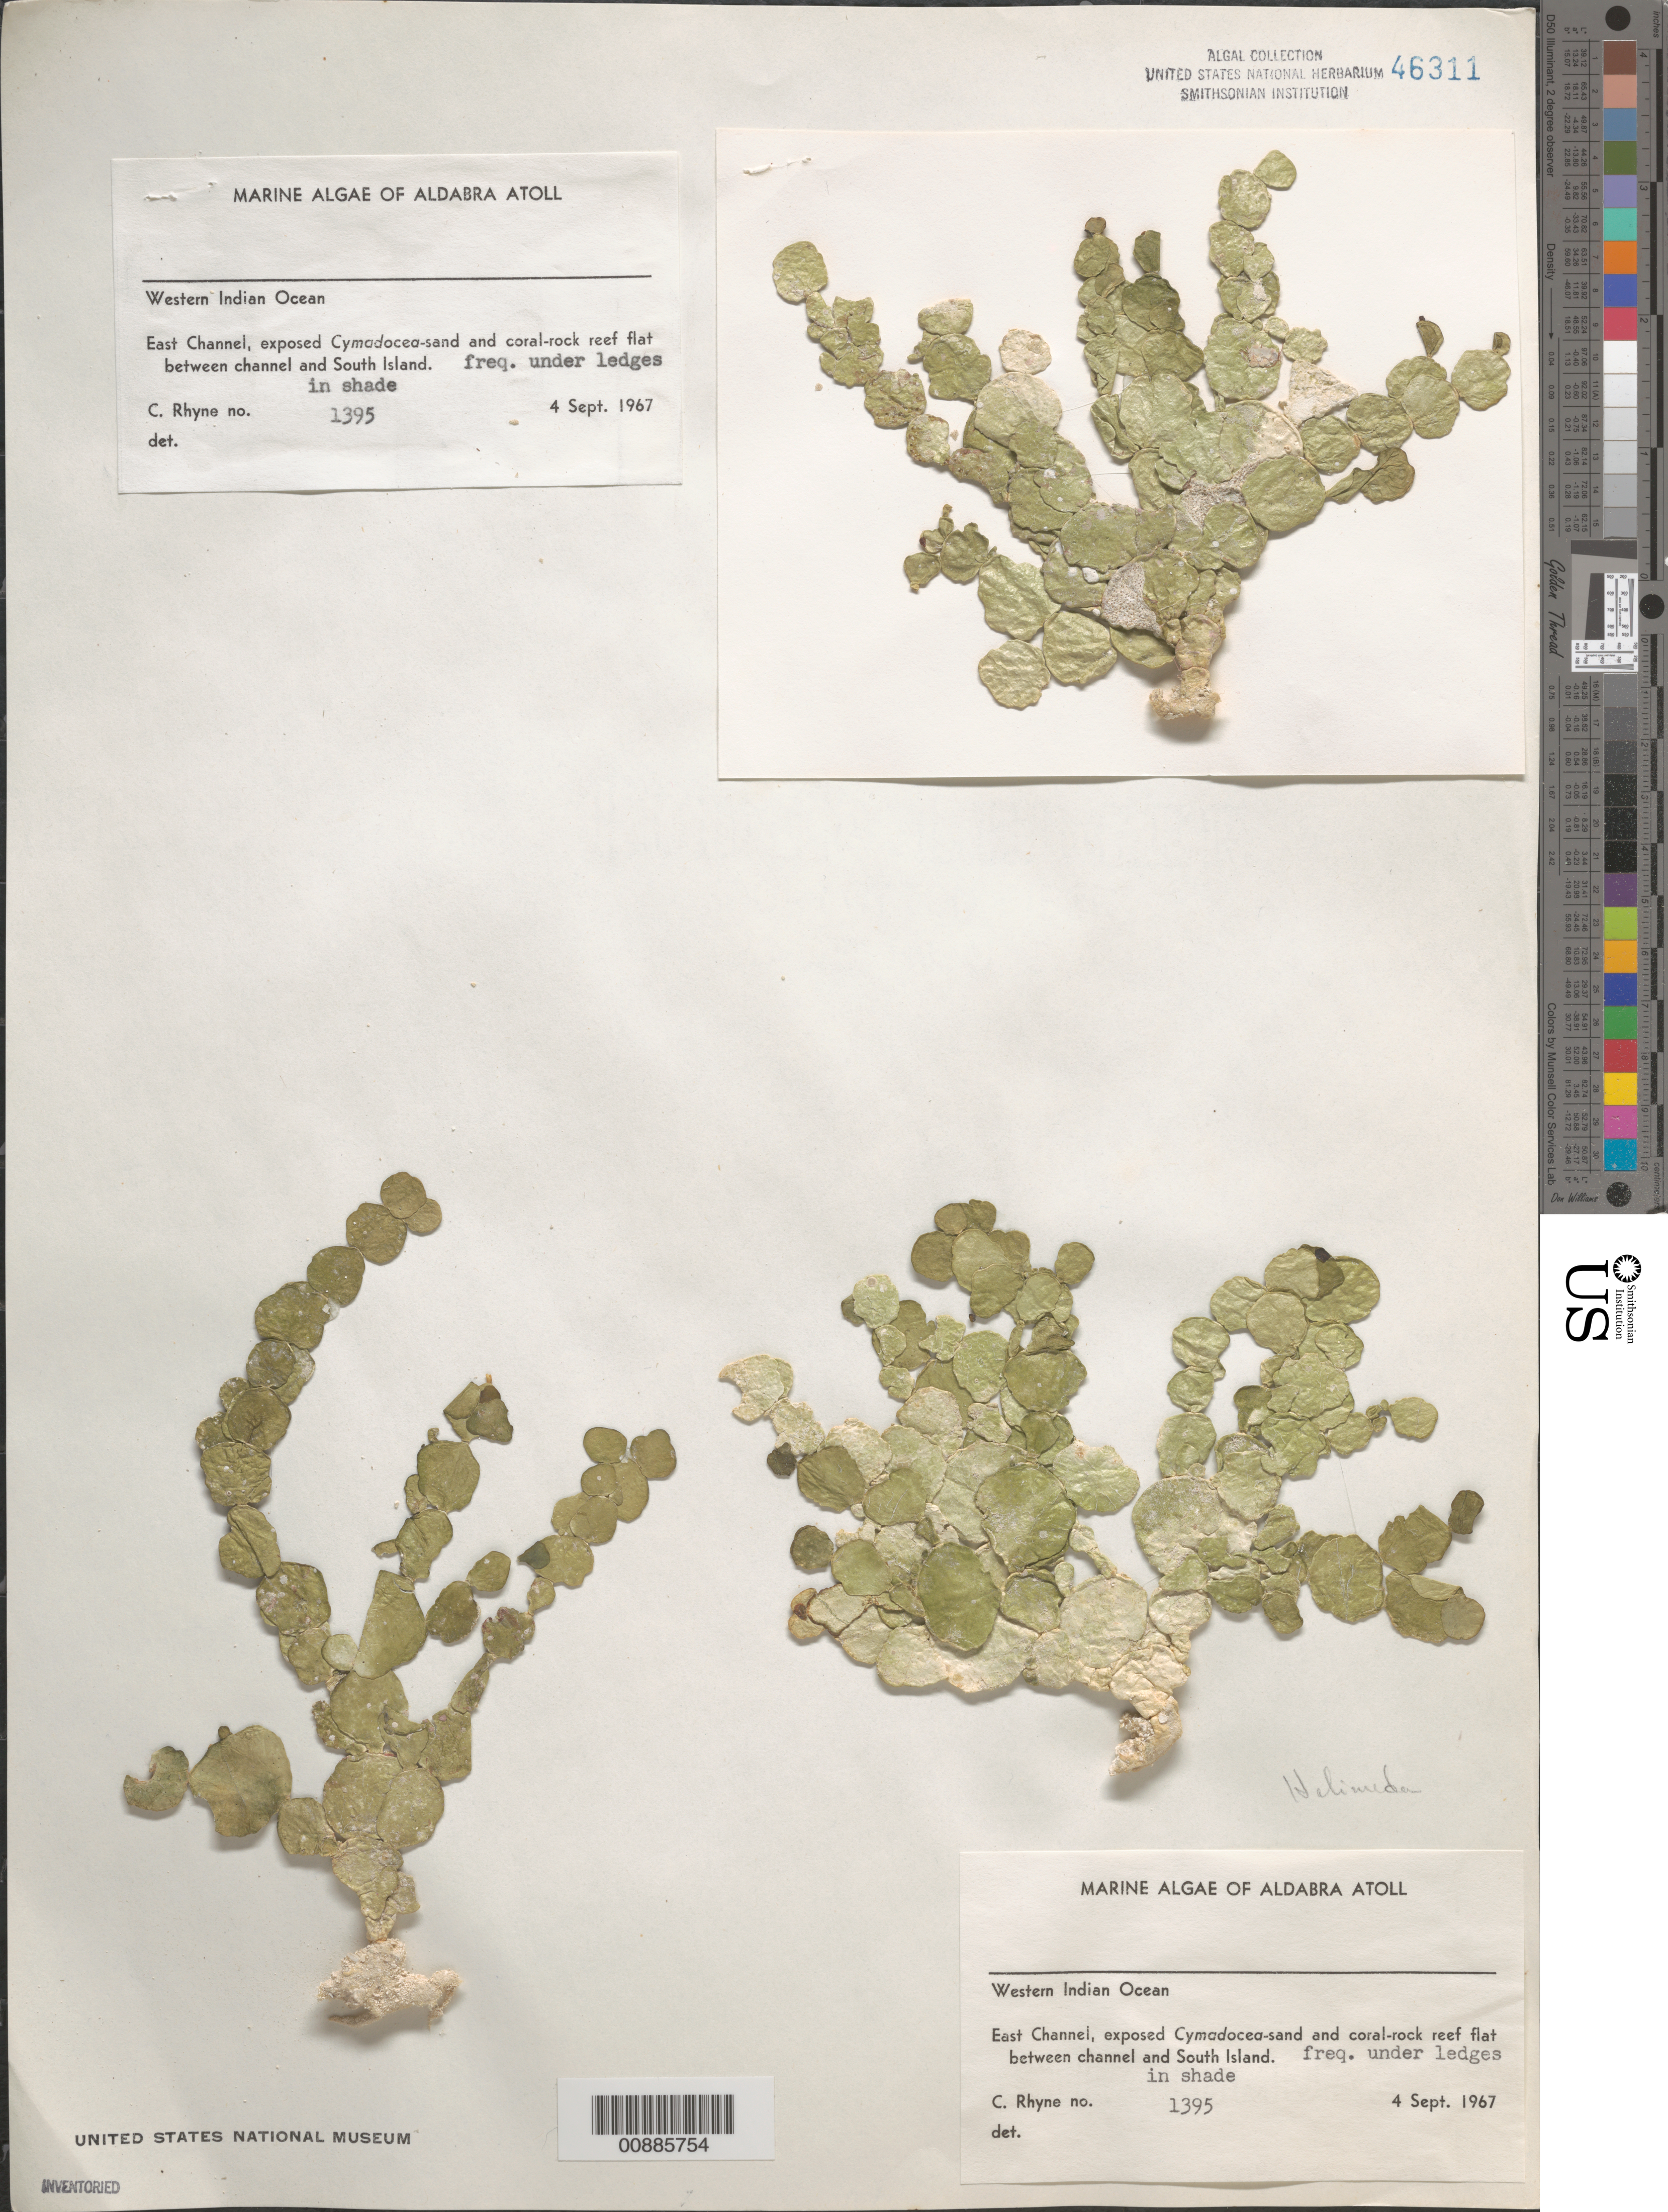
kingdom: Plantae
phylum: Chlorophyta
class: Ulvophyceae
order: Bryopsidales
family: Halimedaceae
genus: Halimeda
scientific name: Halimeda sp.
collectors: C. Rhyne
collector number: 1395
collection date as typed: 04 Sep 1967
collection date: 1967-09-04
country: Seychelles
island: Aldabra Atoll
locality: East Channel, between channel and South Island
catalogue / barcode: US 46311